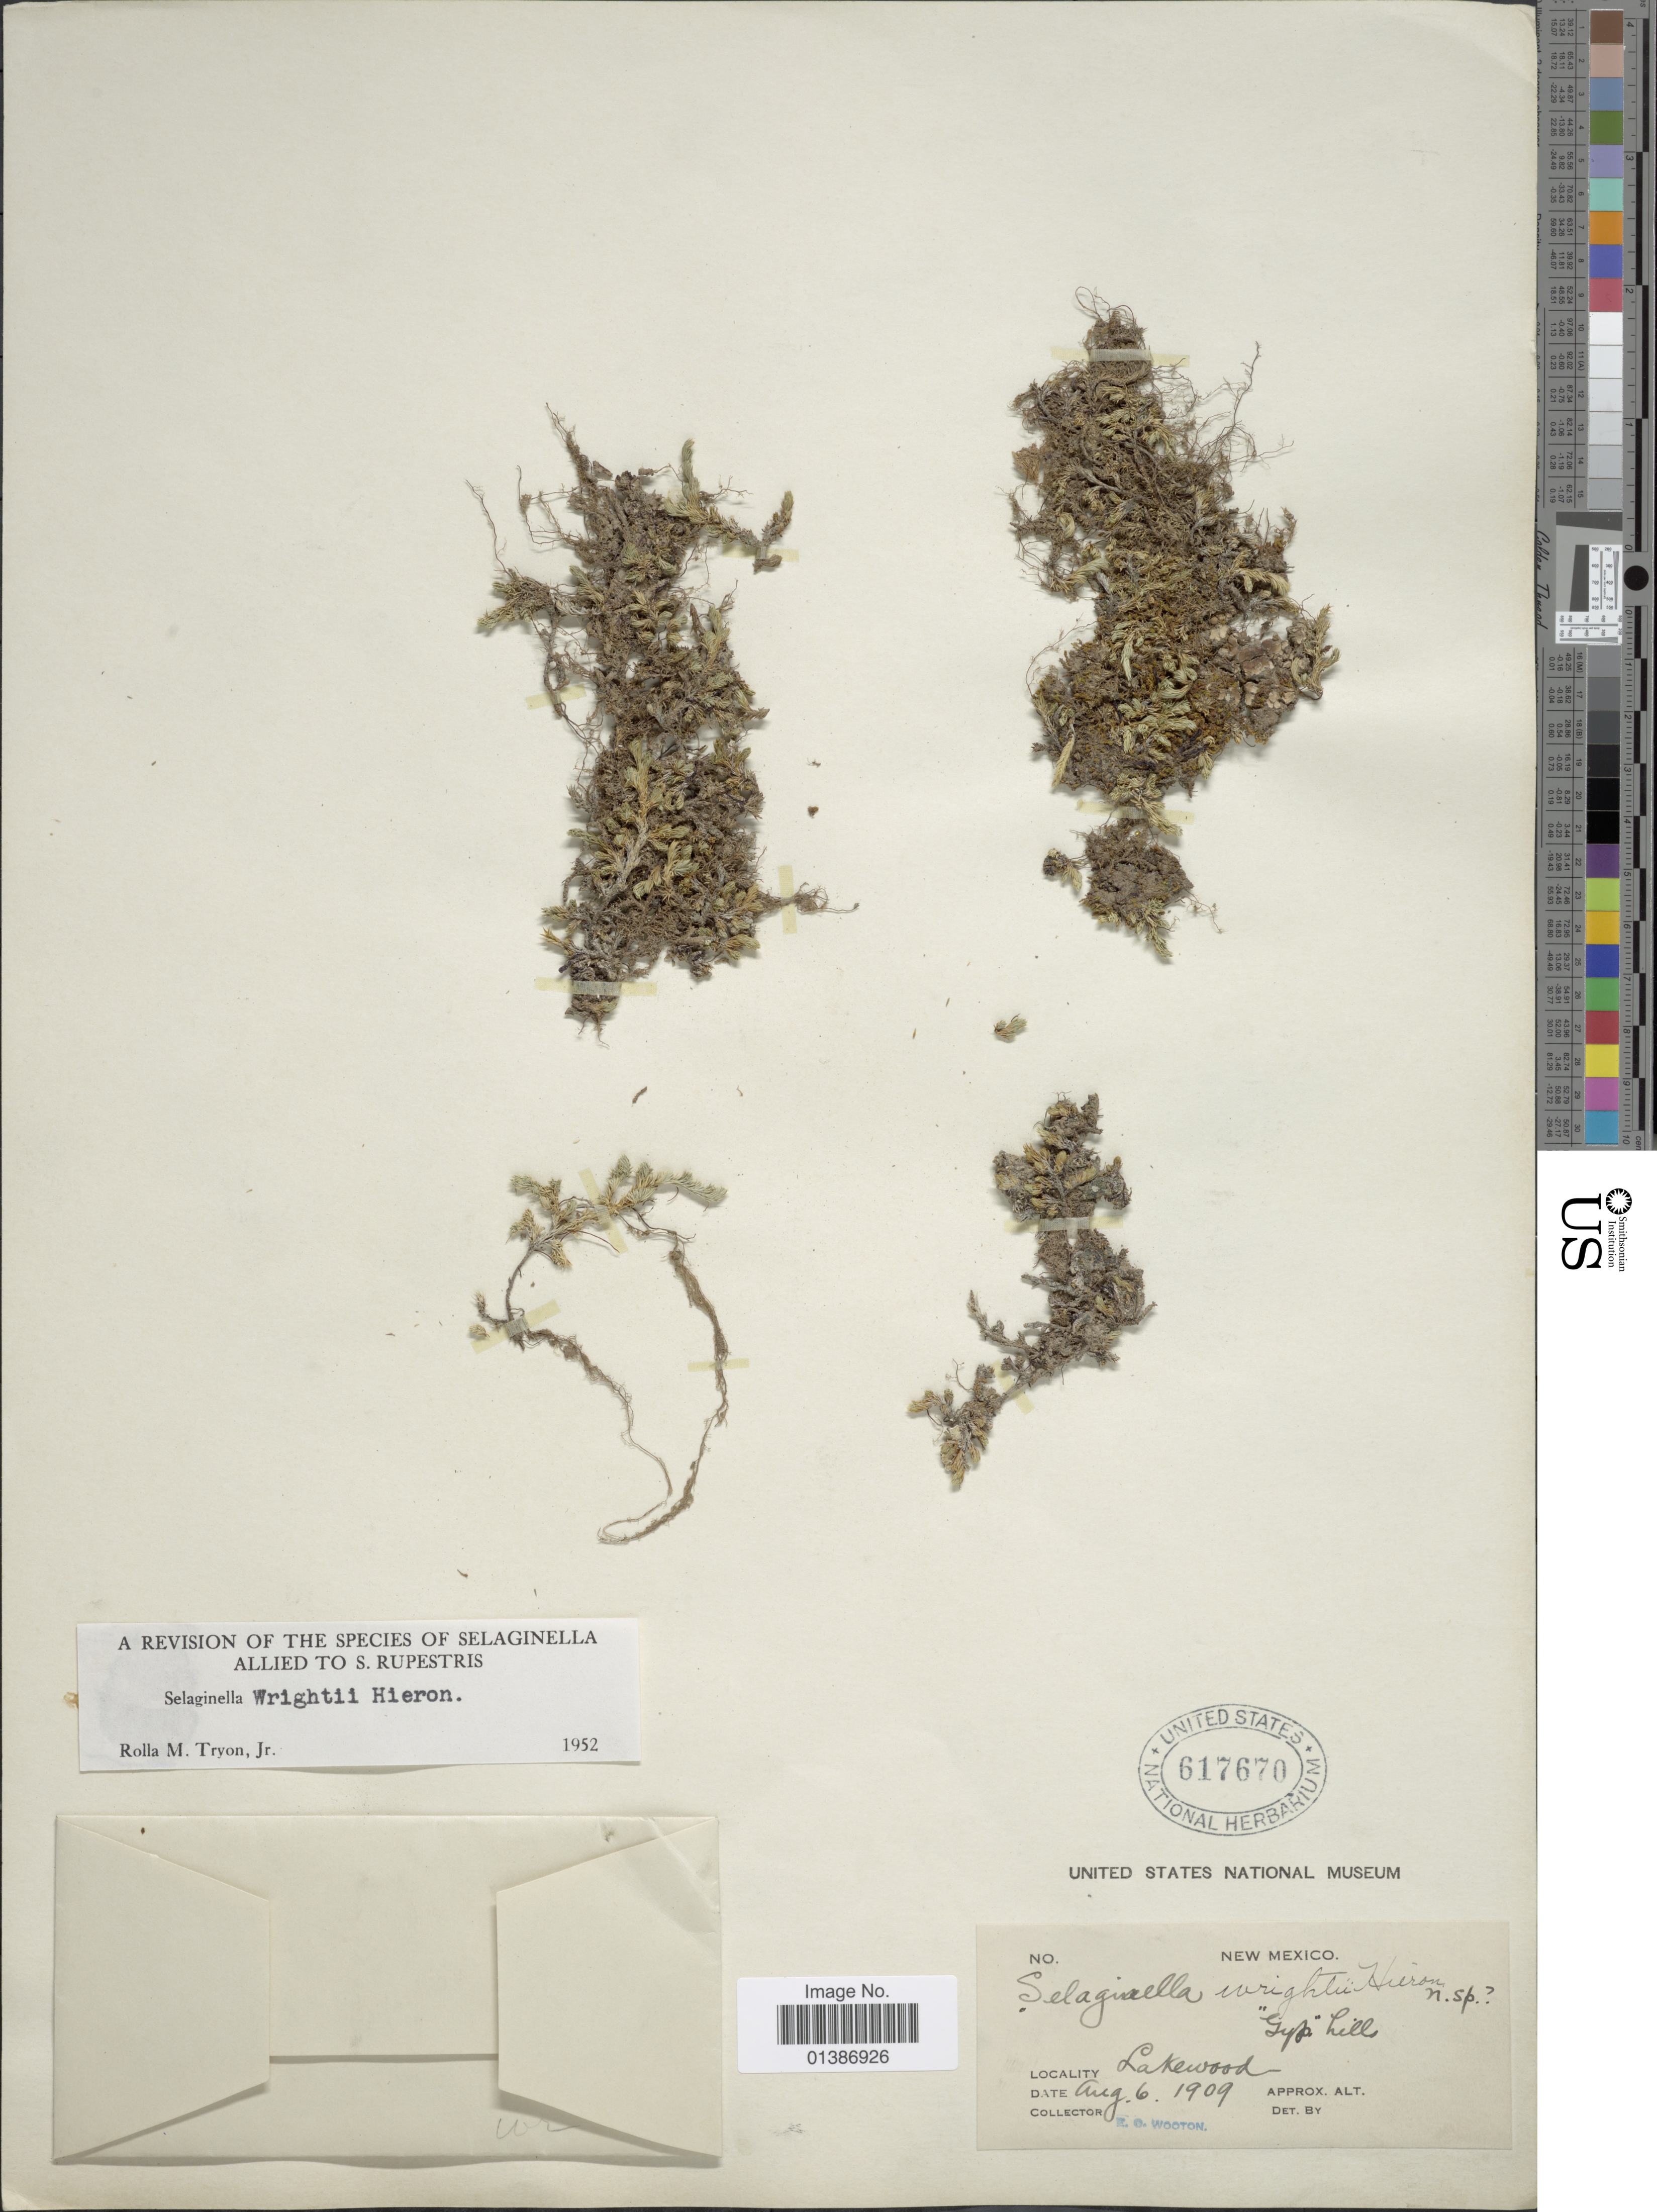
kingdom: Plantae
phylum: Tracheophyta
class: Lycopodiopsida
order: Selaginellales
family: Selaginellaceae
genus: Selaginella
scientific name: Selaginella wrightii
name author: Hieron.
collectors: E. O. Wooton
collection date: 1909-08-06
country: United States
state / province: New Mexico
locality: Gyp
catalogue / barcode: US 617670